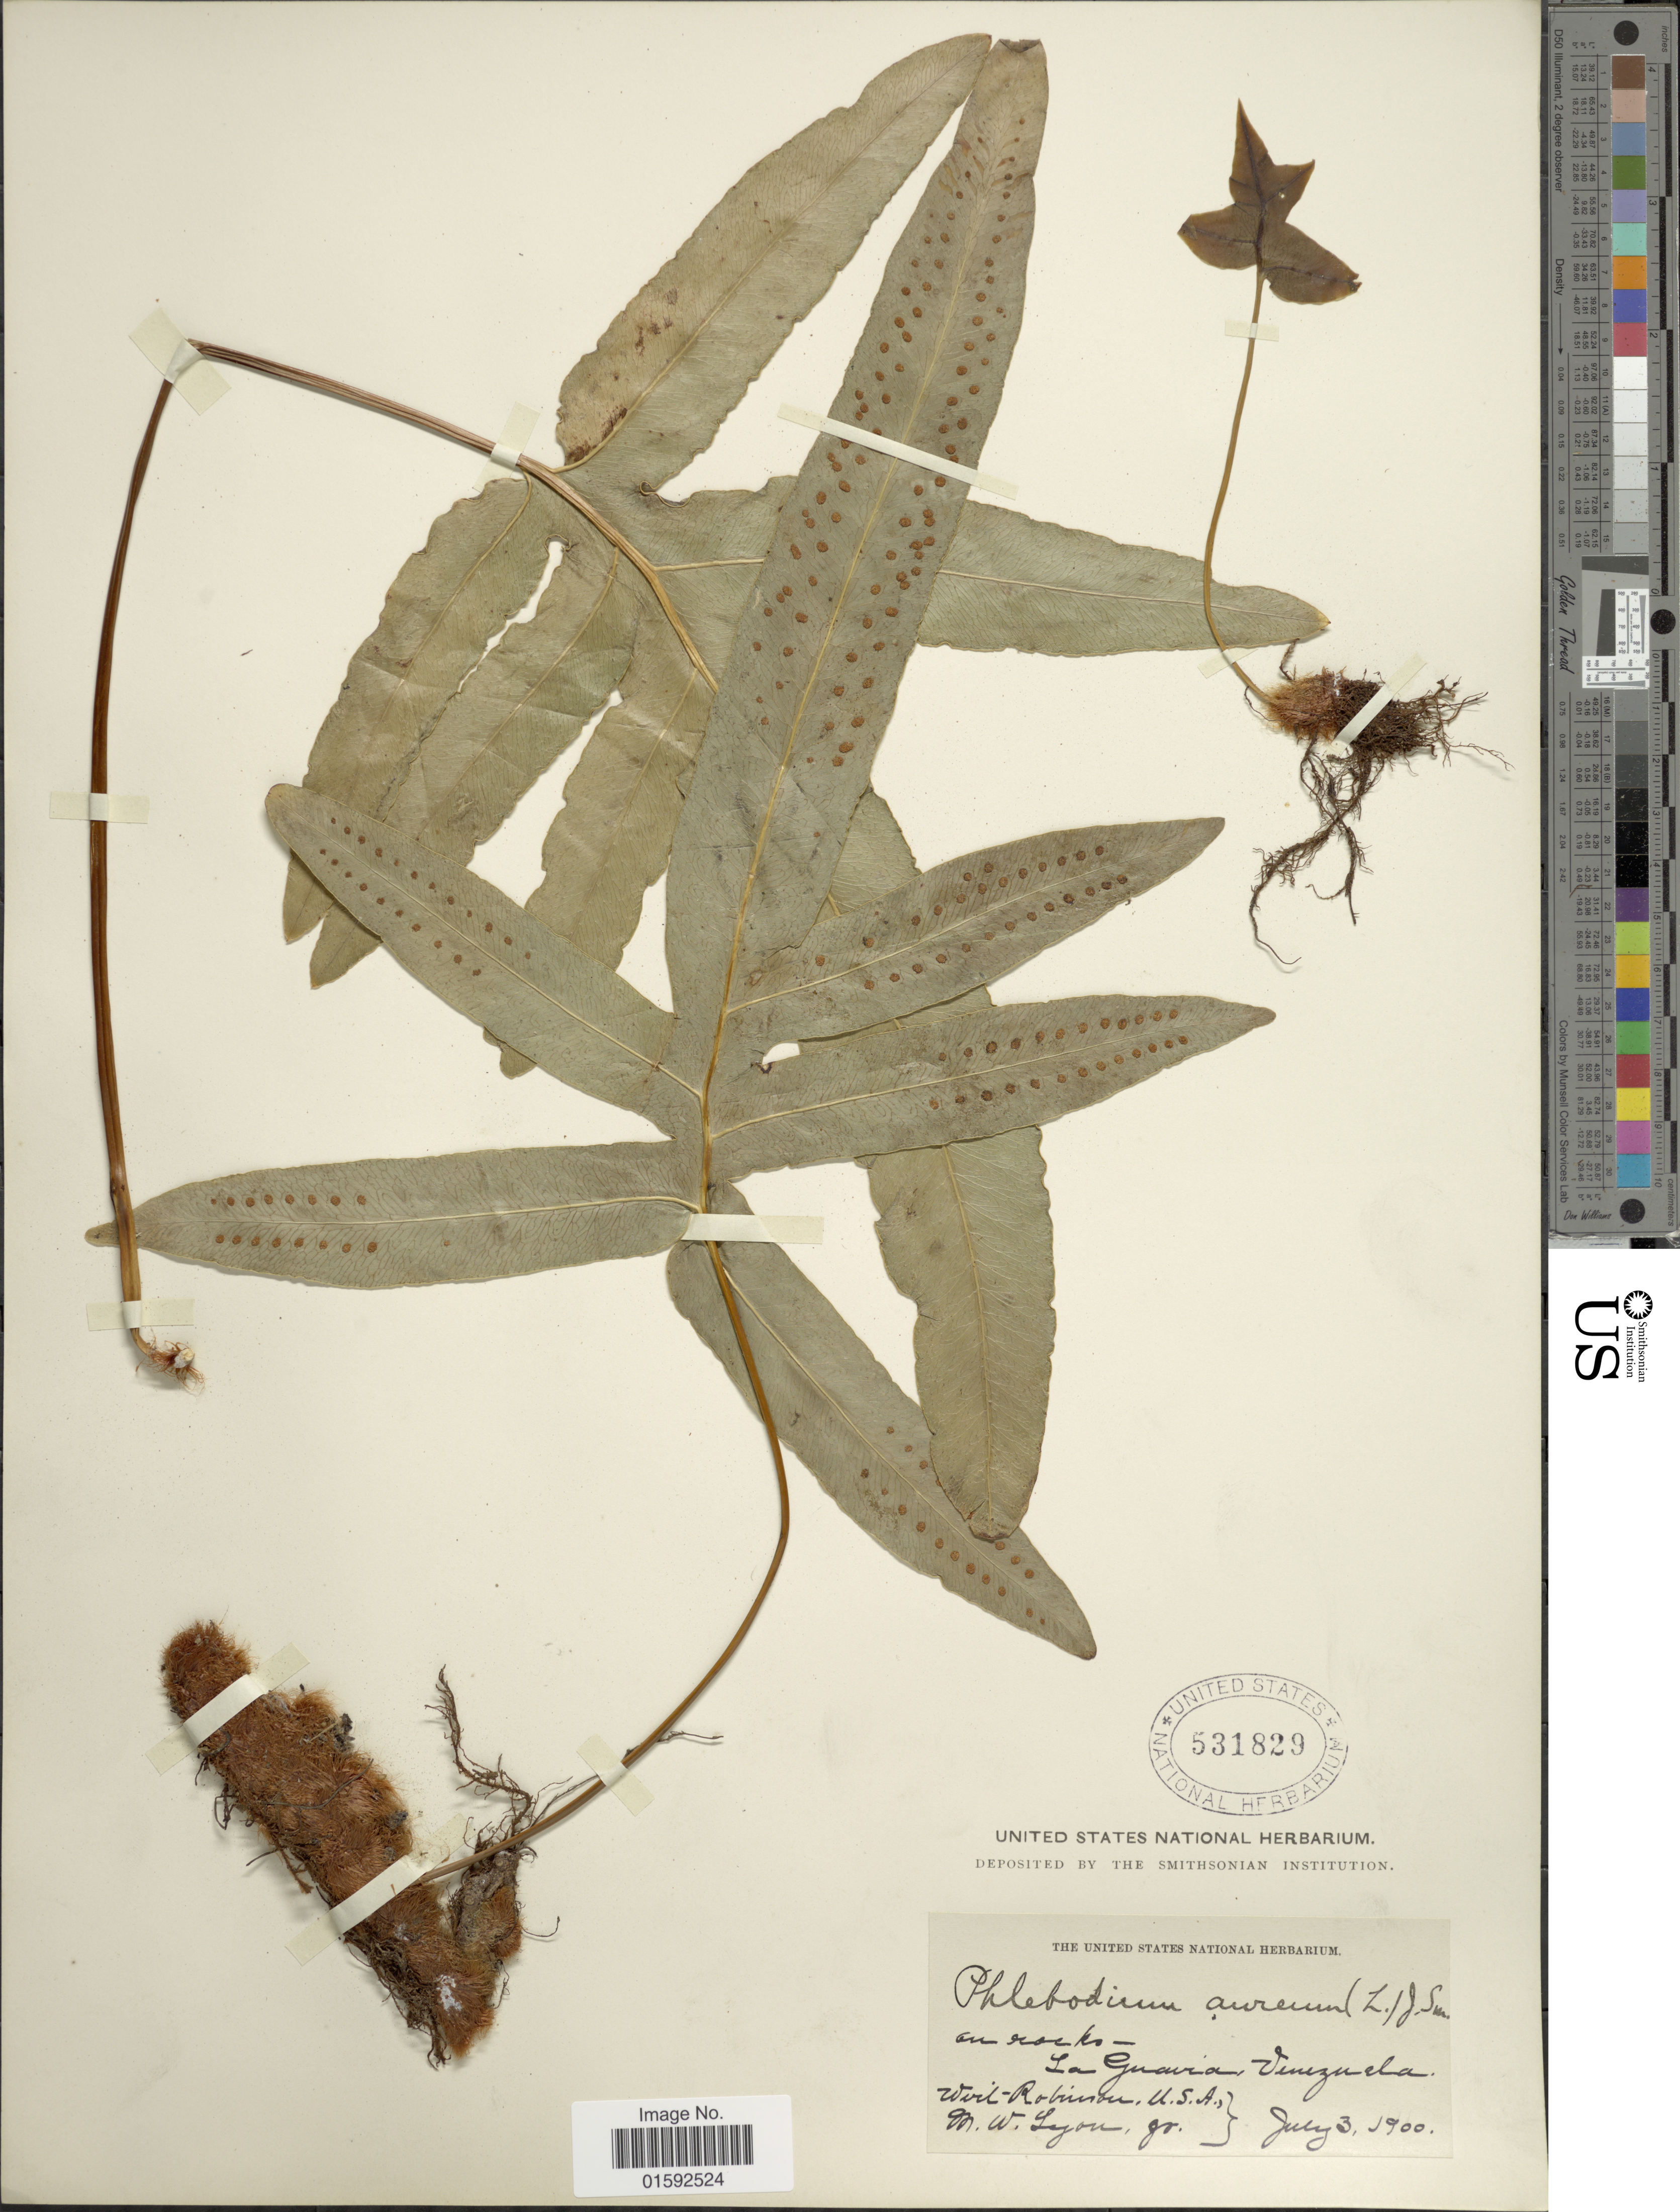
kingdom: Plantae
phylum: Tracheophyta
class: Polypodiopsida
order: Polypodiales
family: Polypodiaceae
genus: Phlebodium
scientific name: Phlebodium aureum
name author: (L.) J. Sm.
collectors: W. Robinson & M. Lyon Jr.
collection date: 1900-07-03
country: Venezuela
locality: La Guaira, Venezuela.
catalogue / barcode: US 531829